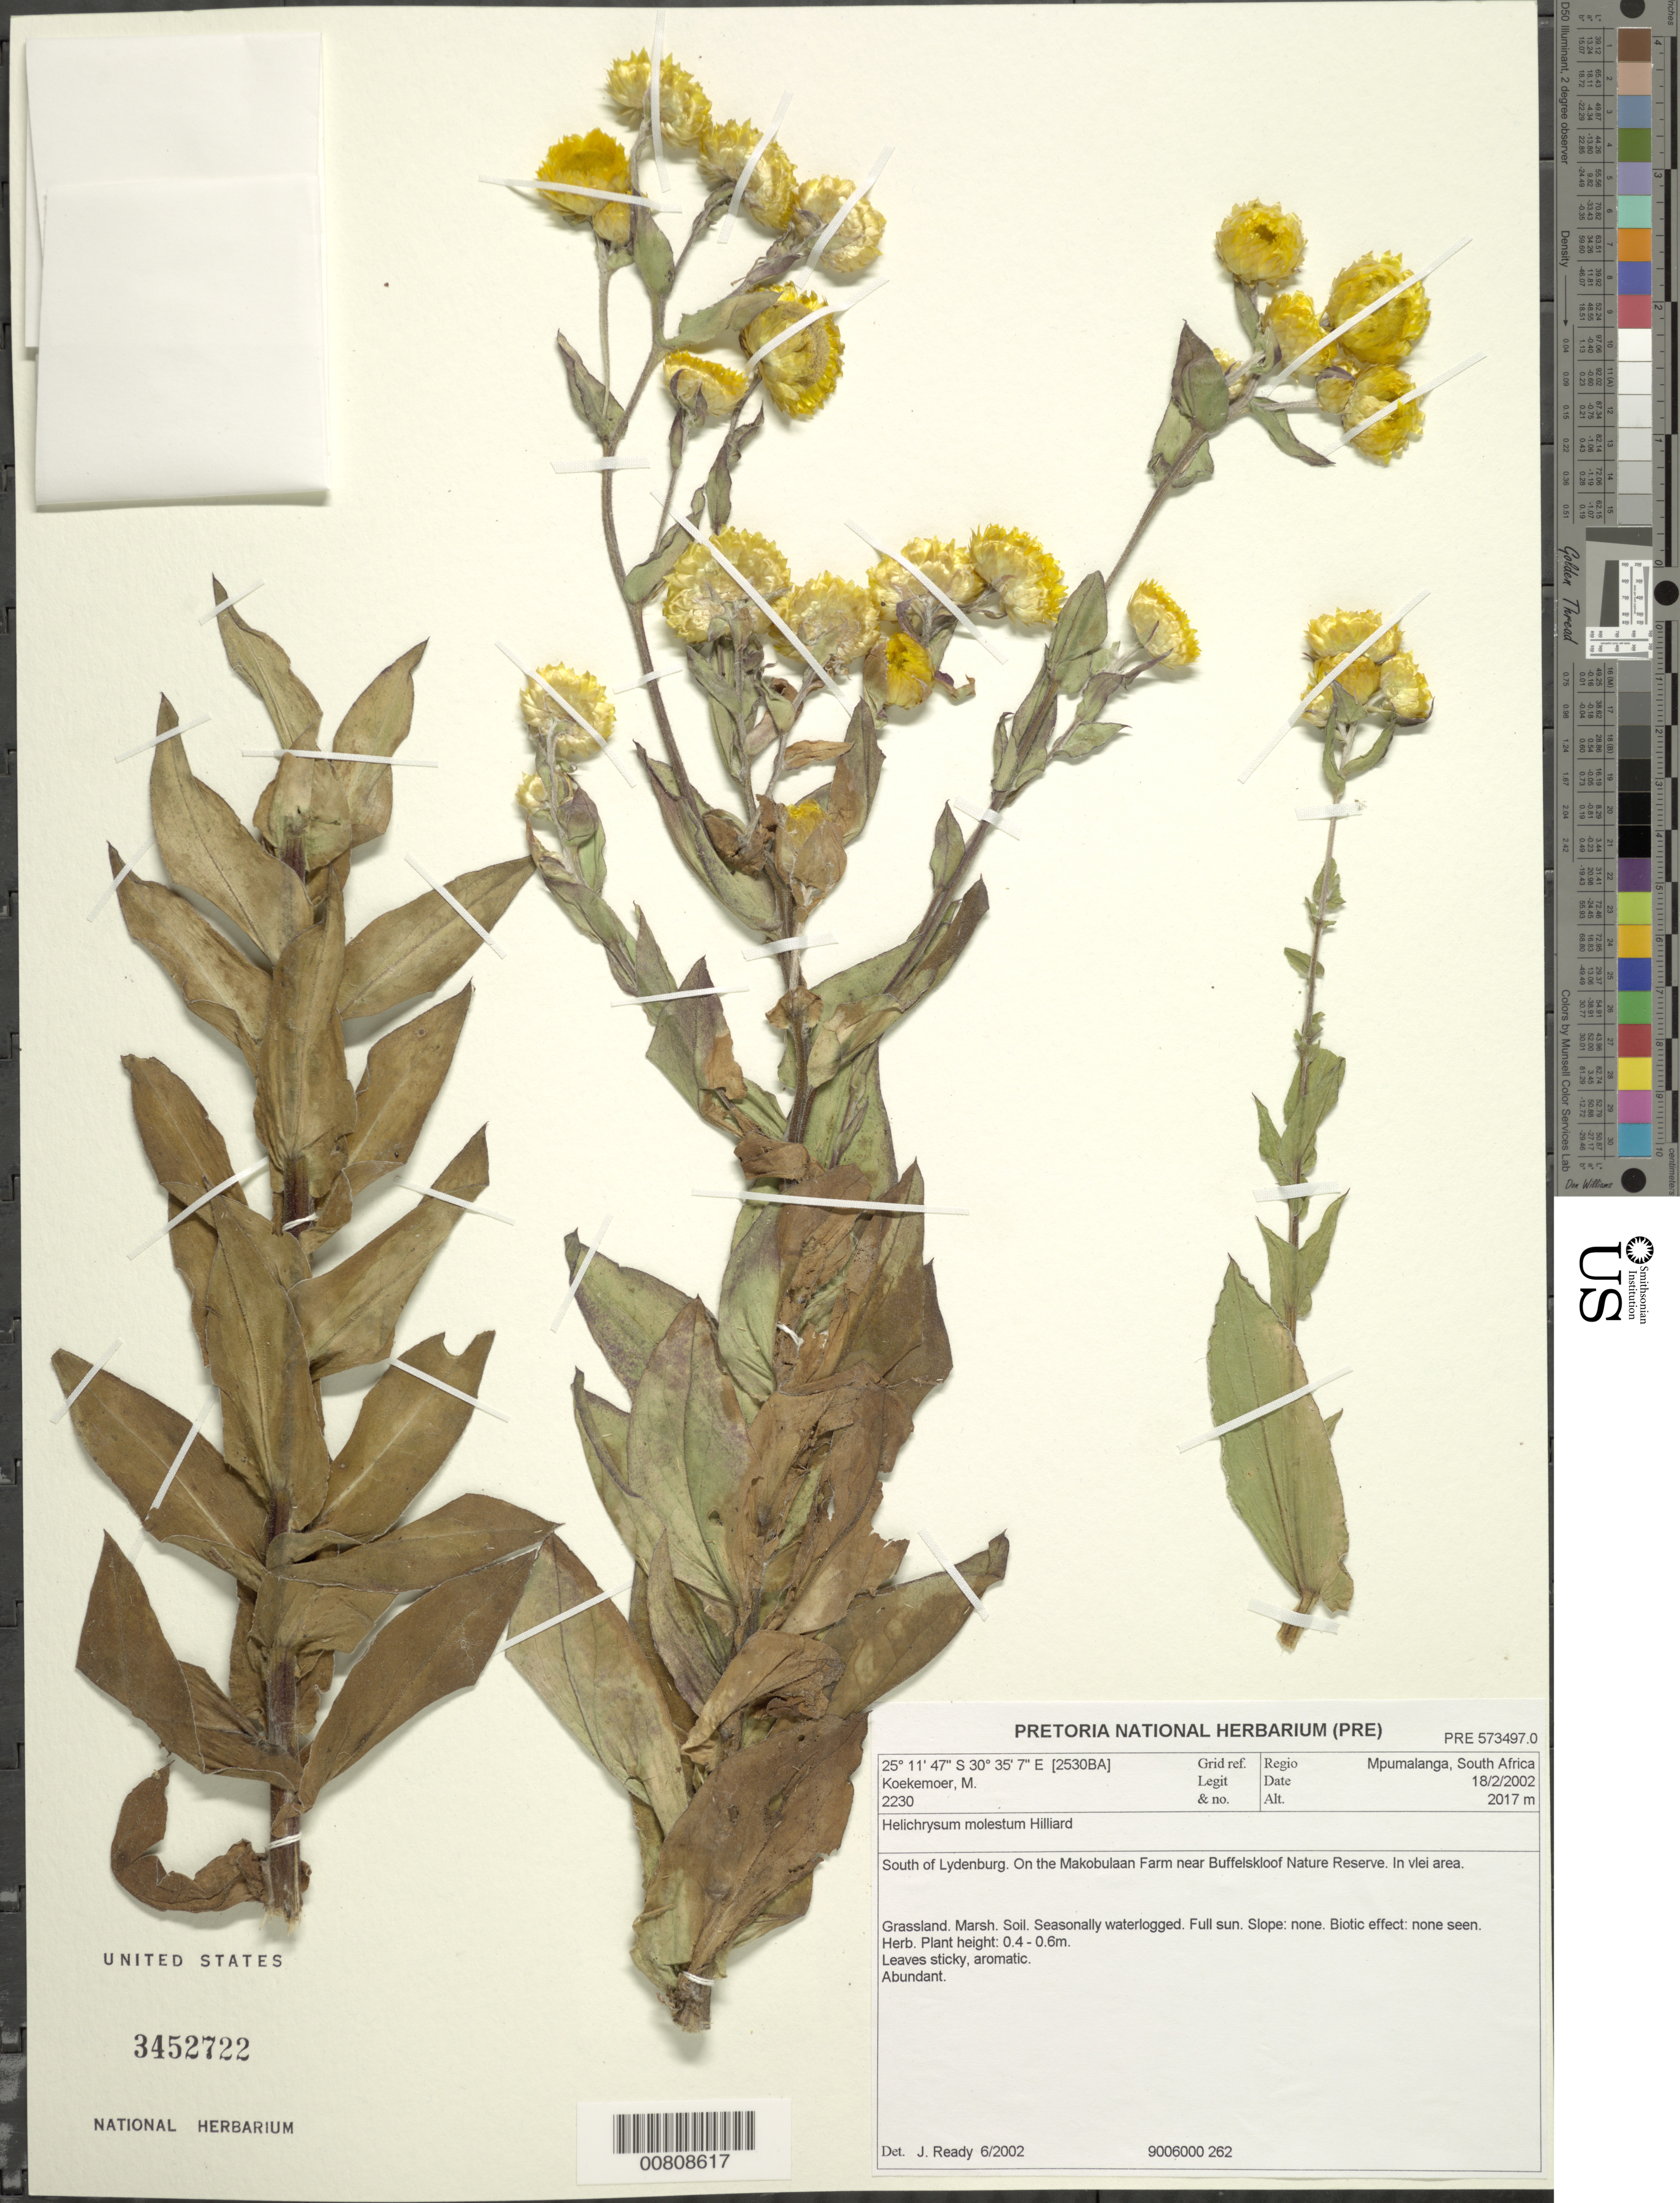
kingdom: Plantae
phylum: Tracheophyta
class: Magnoliopsida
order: Asterales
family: Asteraceae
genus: Helichrysum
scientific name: Helichrysum molestum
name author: Hilliard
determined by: Ready, J.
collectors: M. Koekemoer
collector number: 2230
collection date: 2000-02-18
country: South Africa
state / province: Mpumalanga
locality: S of Lydenburg, on Makobulaan Farm near Buffelskloof Nature Reserve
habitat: Grassland, marsh, soil, seasonally waterlogged, full sun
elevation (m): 2017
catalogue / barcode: US 3452722